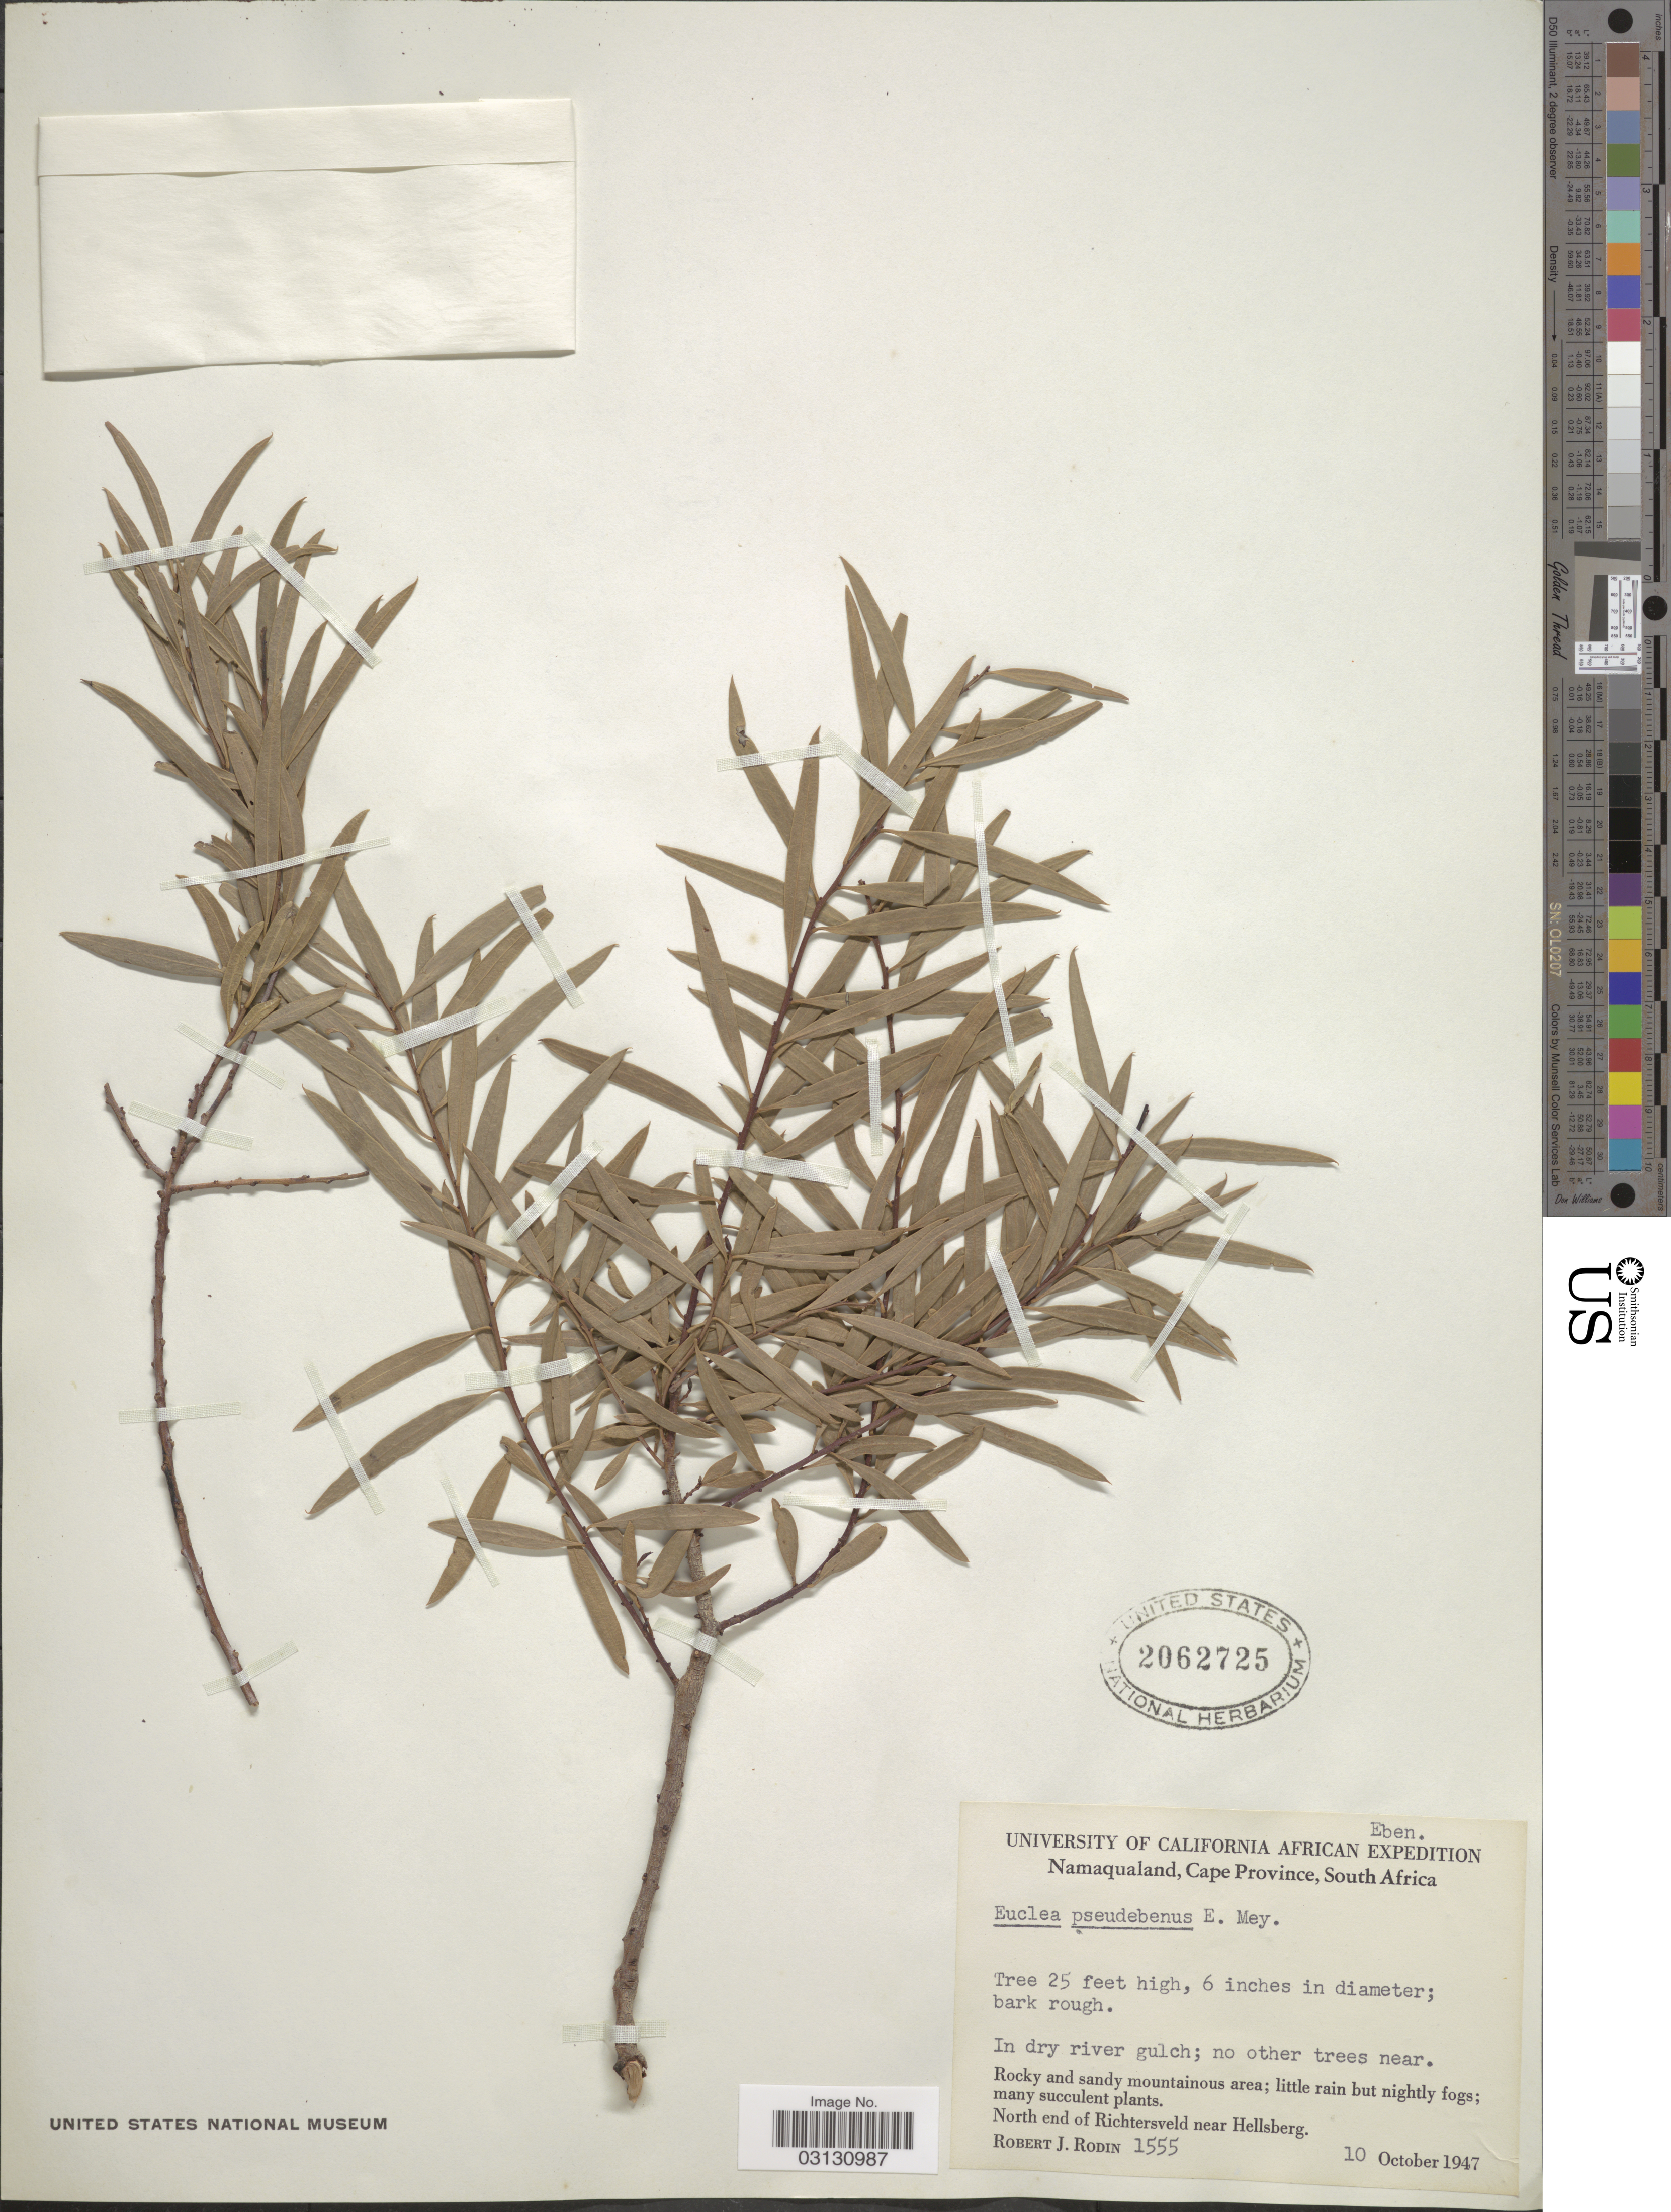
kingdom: Plantae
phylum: Tracheophyta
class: Magnoliopsida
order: Ericales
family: Ebenaceae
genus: Euclea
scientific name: Euclea pseudebenus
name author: E. Mey. ex A. DC.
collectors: R. J. Rodin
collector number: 1555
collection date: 1947-10-10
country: South Africa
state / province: Northern Cape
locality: Namaqualand, North end of Richtersveld near Hellsberg.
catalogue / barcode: US 2062725